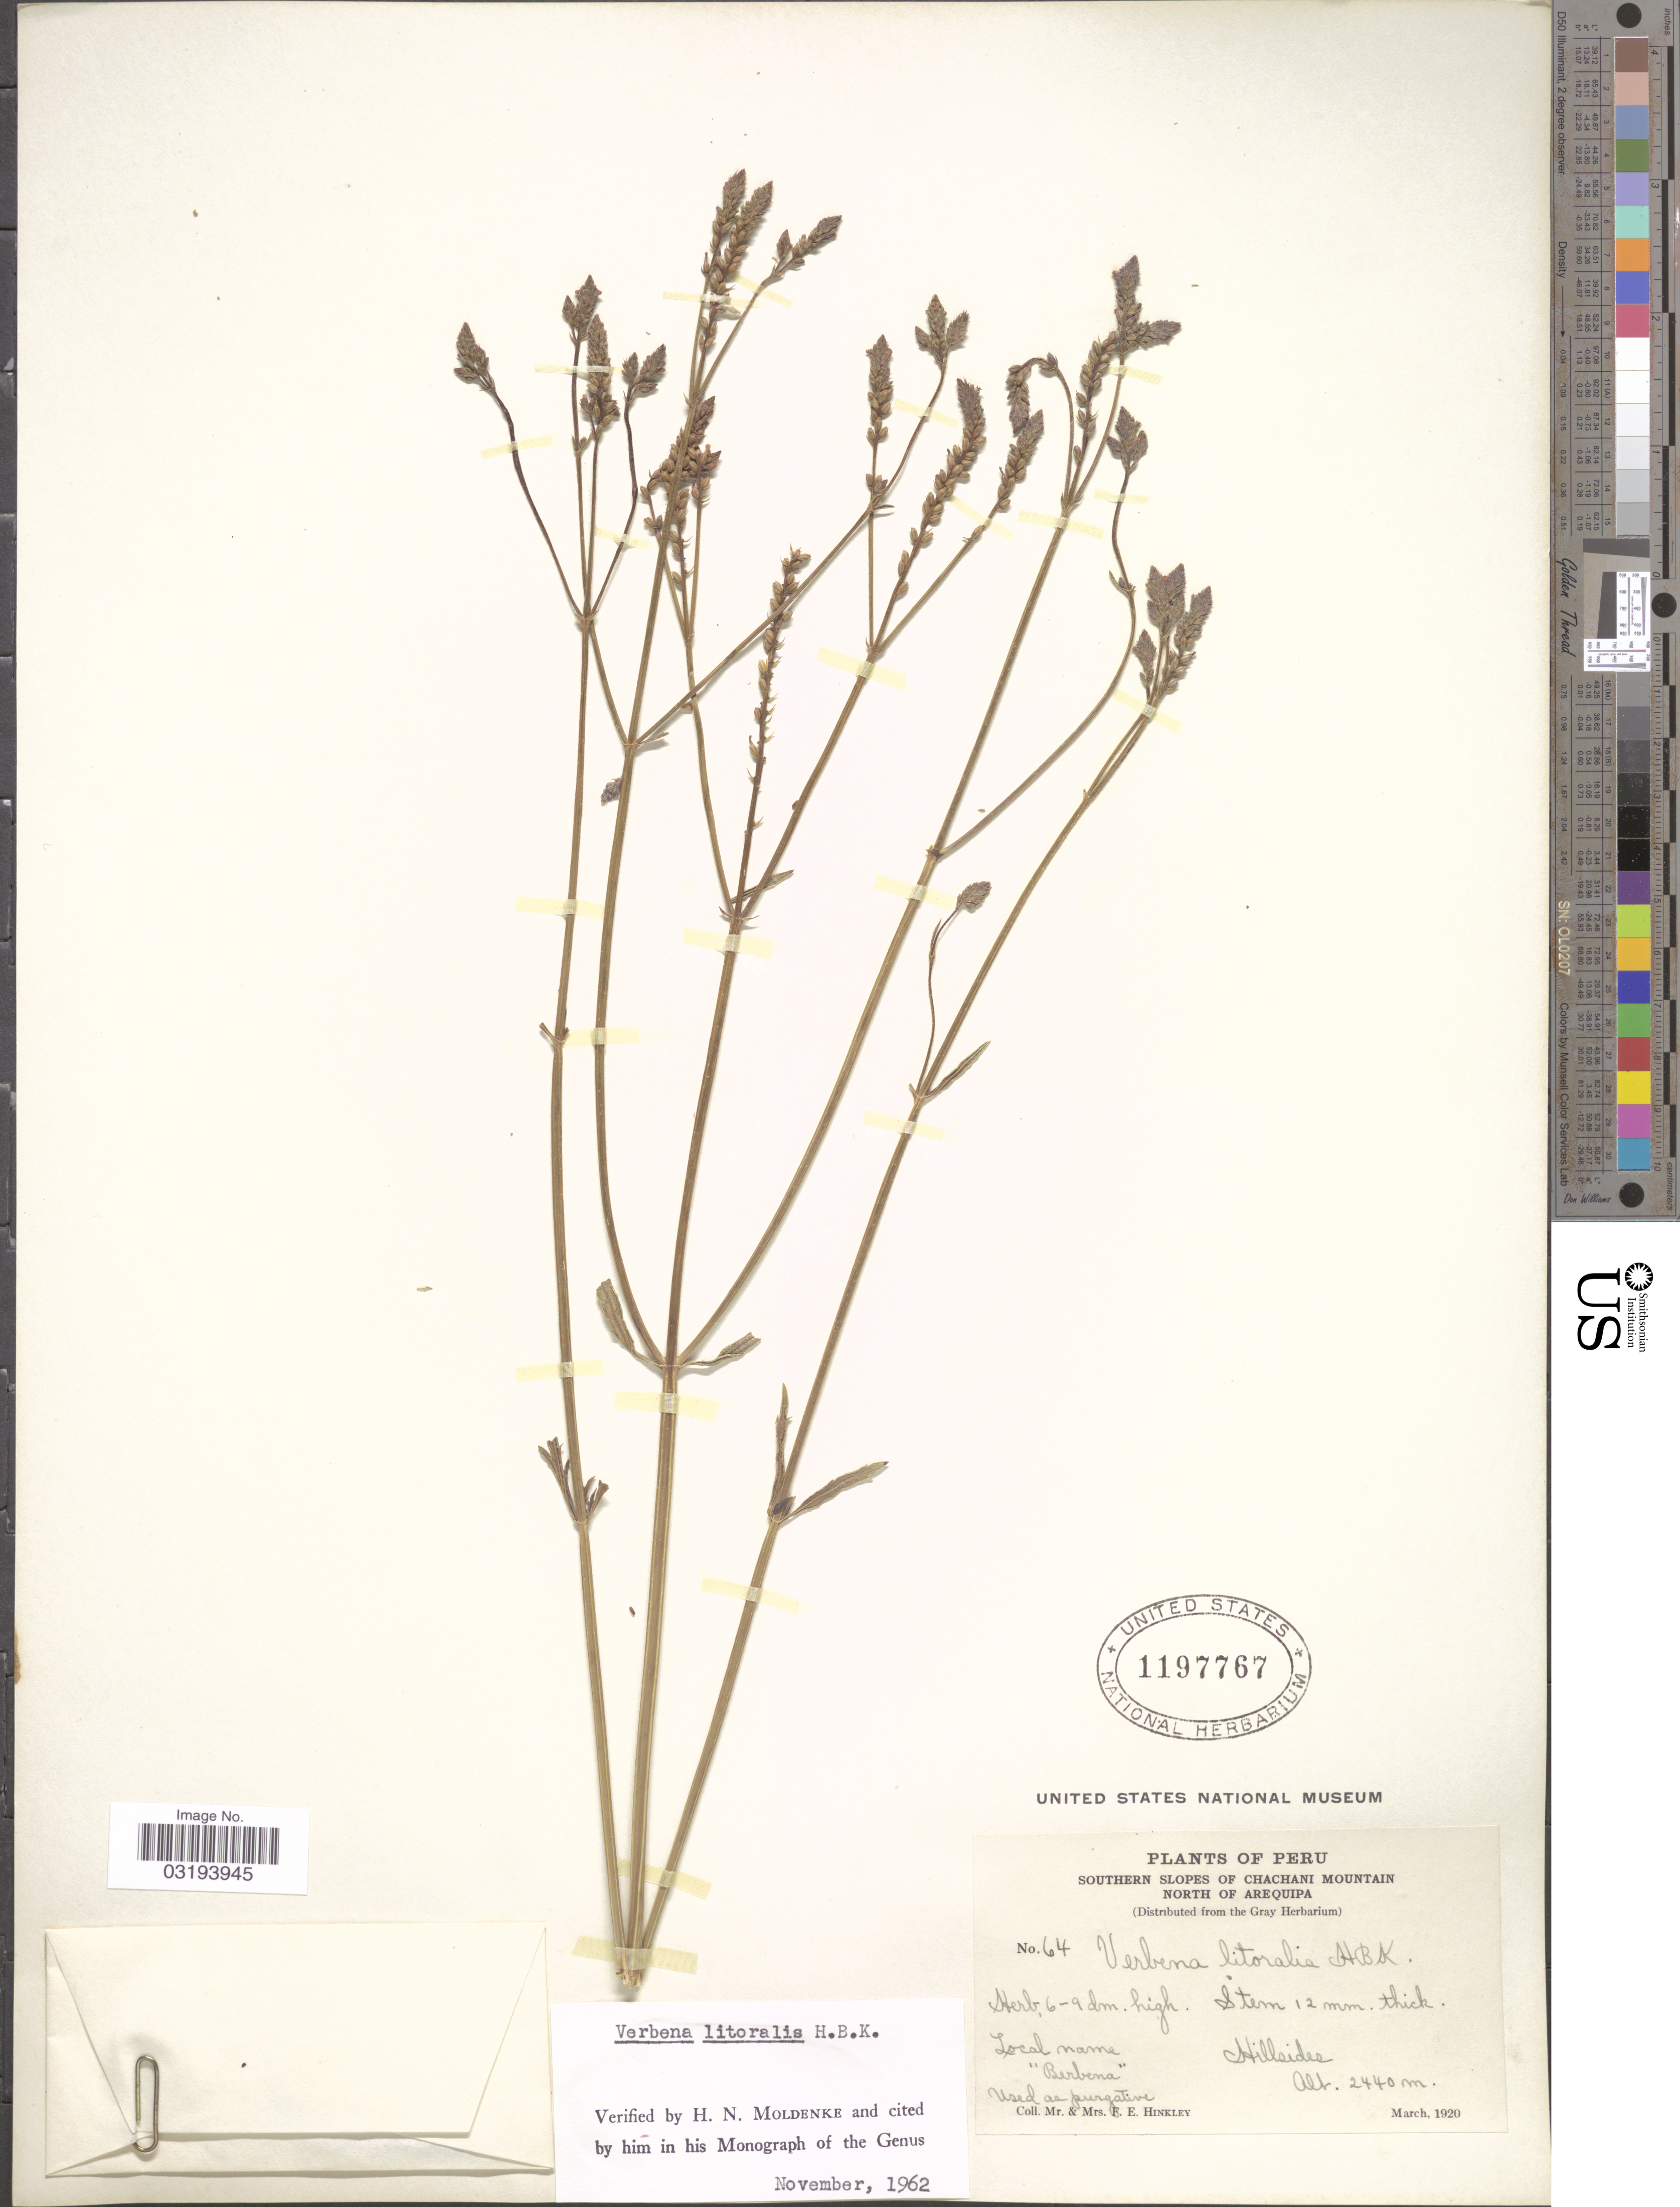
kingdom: Plantae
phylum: Tracheophyta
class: Magnoliopsida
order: Lamiales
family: Verbenaceae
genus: Verbena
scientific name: Verbena litoralis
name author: Kunth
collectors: F. Hinkley & F. Hinkley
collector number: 64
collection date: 1920-03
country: Peru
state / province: Arequipa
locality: Southern slopes of Chachani Mountain, North of Arequipa.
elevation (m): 2440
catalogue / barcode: US 1197767